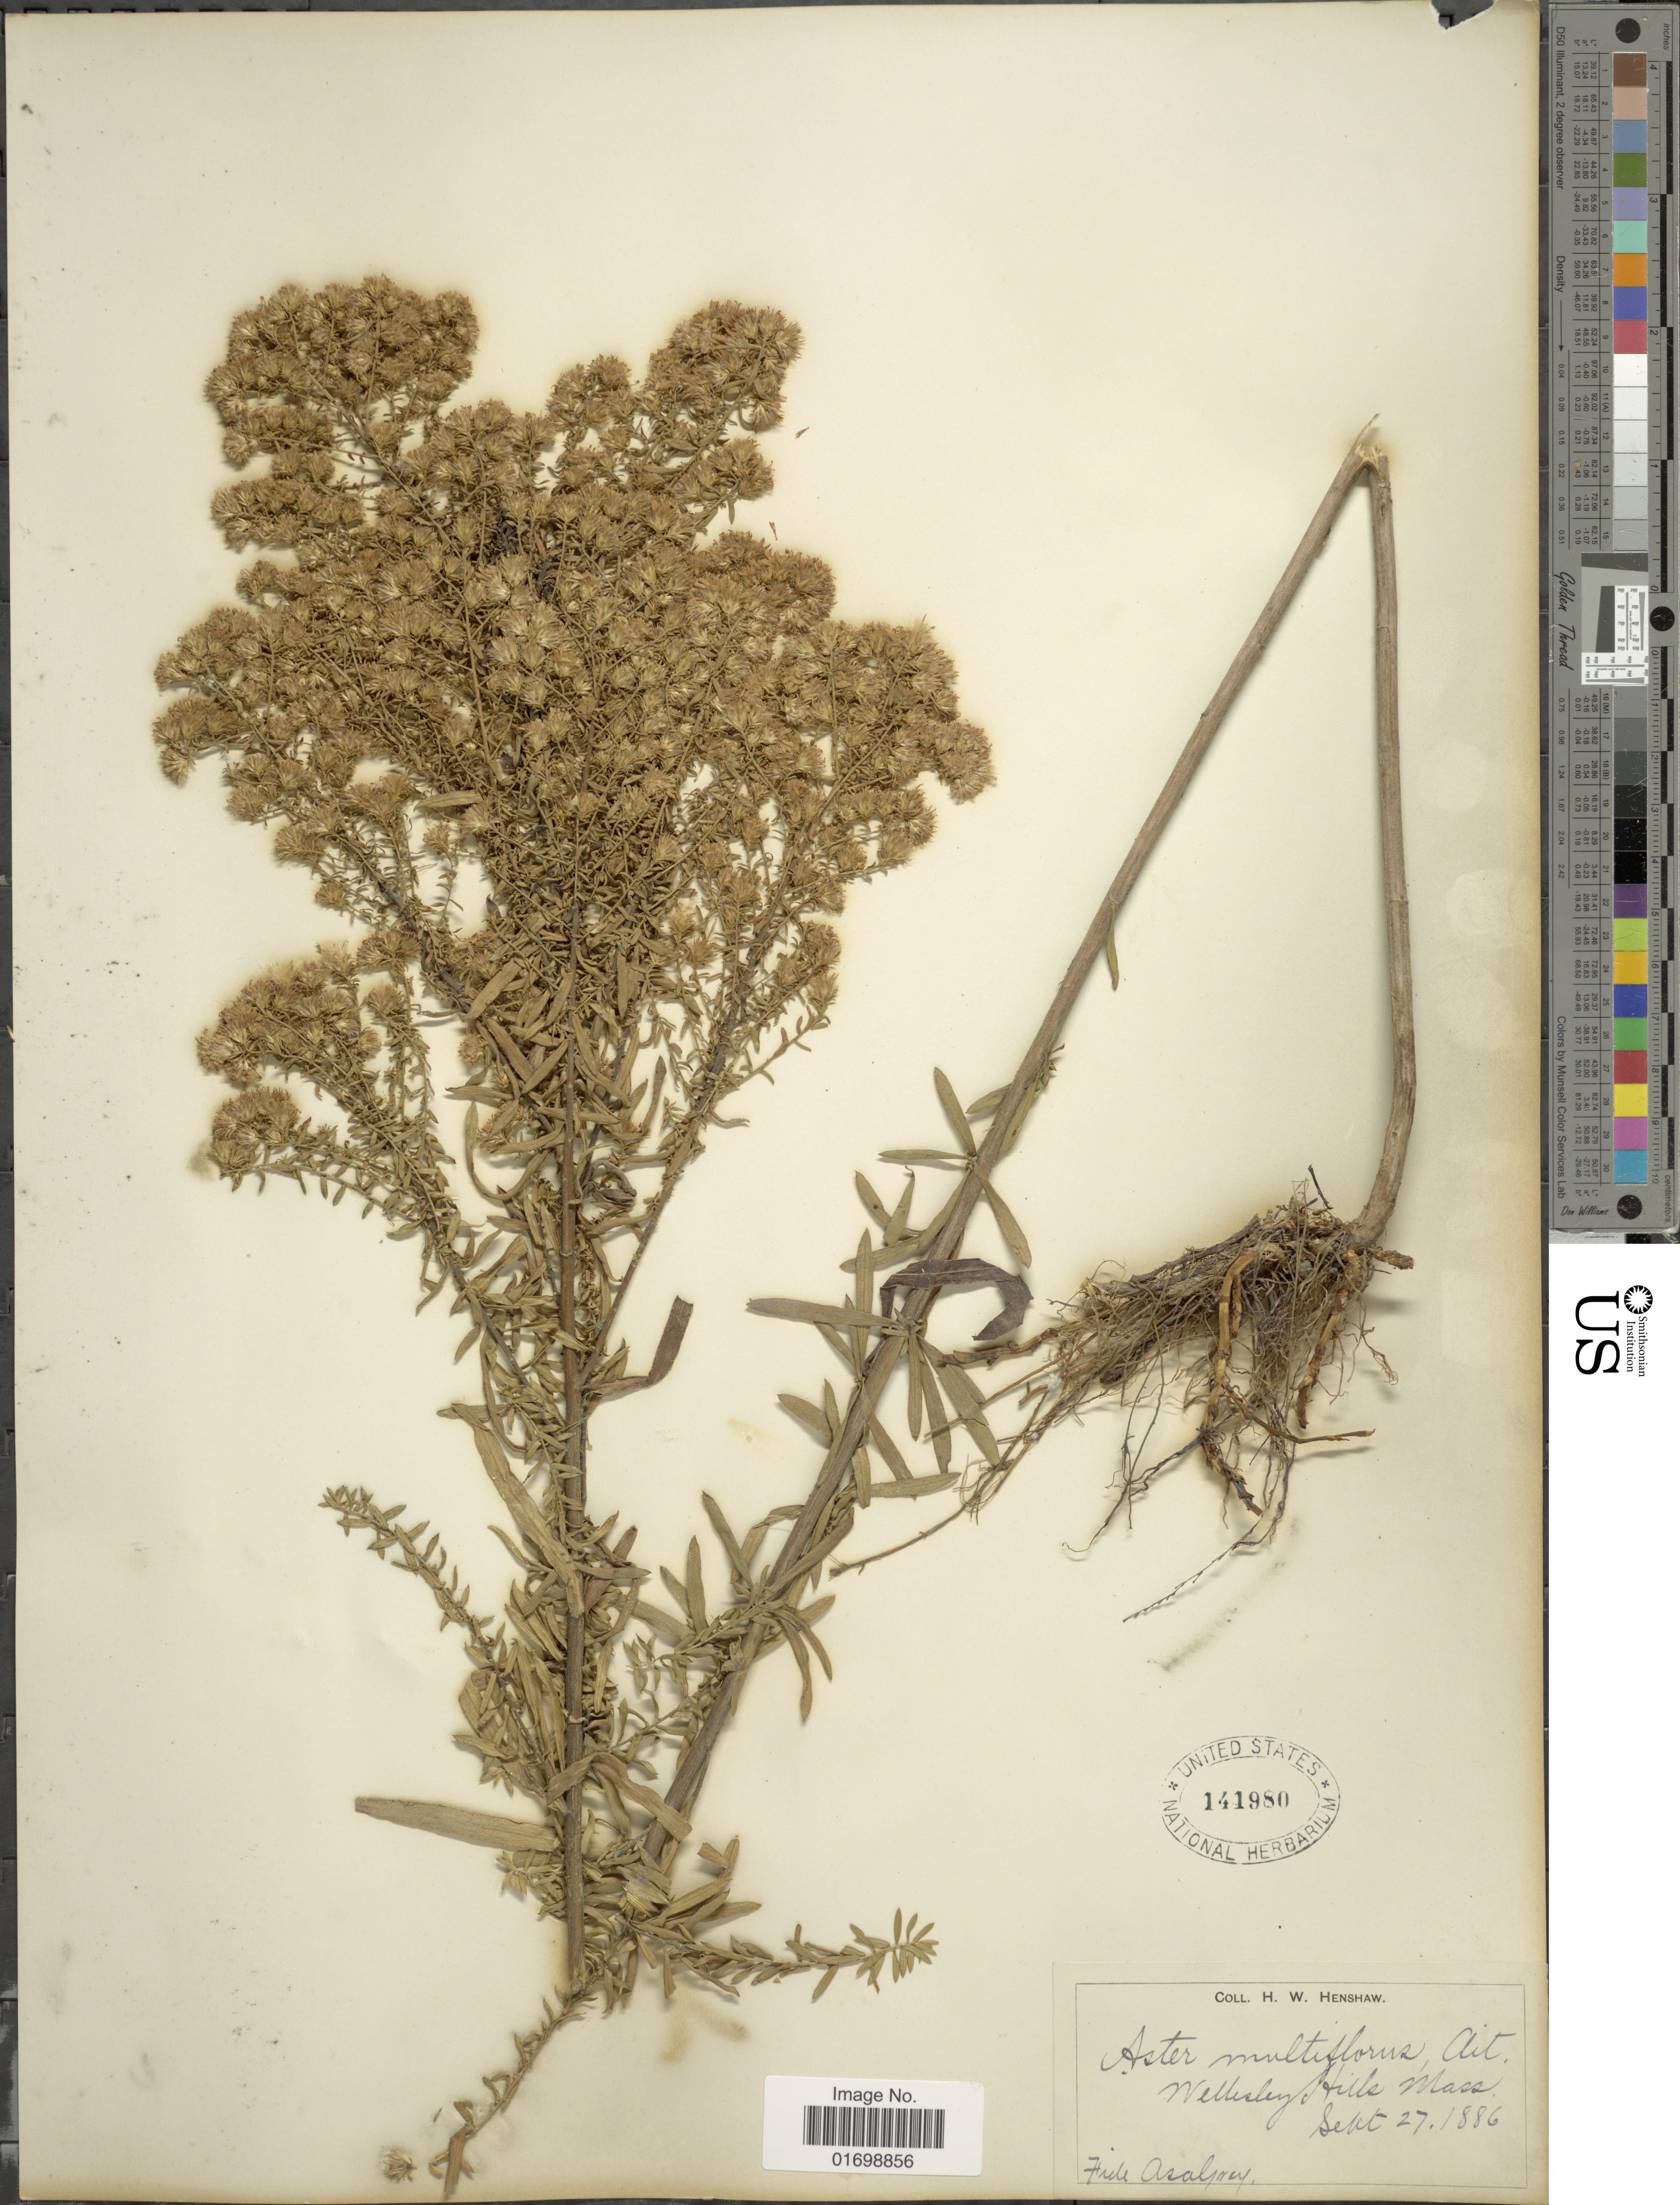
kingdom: Plantae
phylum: Tracheophyta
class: Magnoliopsida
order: Asterales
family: Asteraceae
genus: Symphyotrichum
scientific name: Symphyotrichum ericoides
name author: (L.) G.L. Nesom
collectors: H. Henshaw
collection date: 1886-09-27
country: United States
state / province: Massachusetts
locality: Wellesley Hills.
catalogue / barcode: US 141980